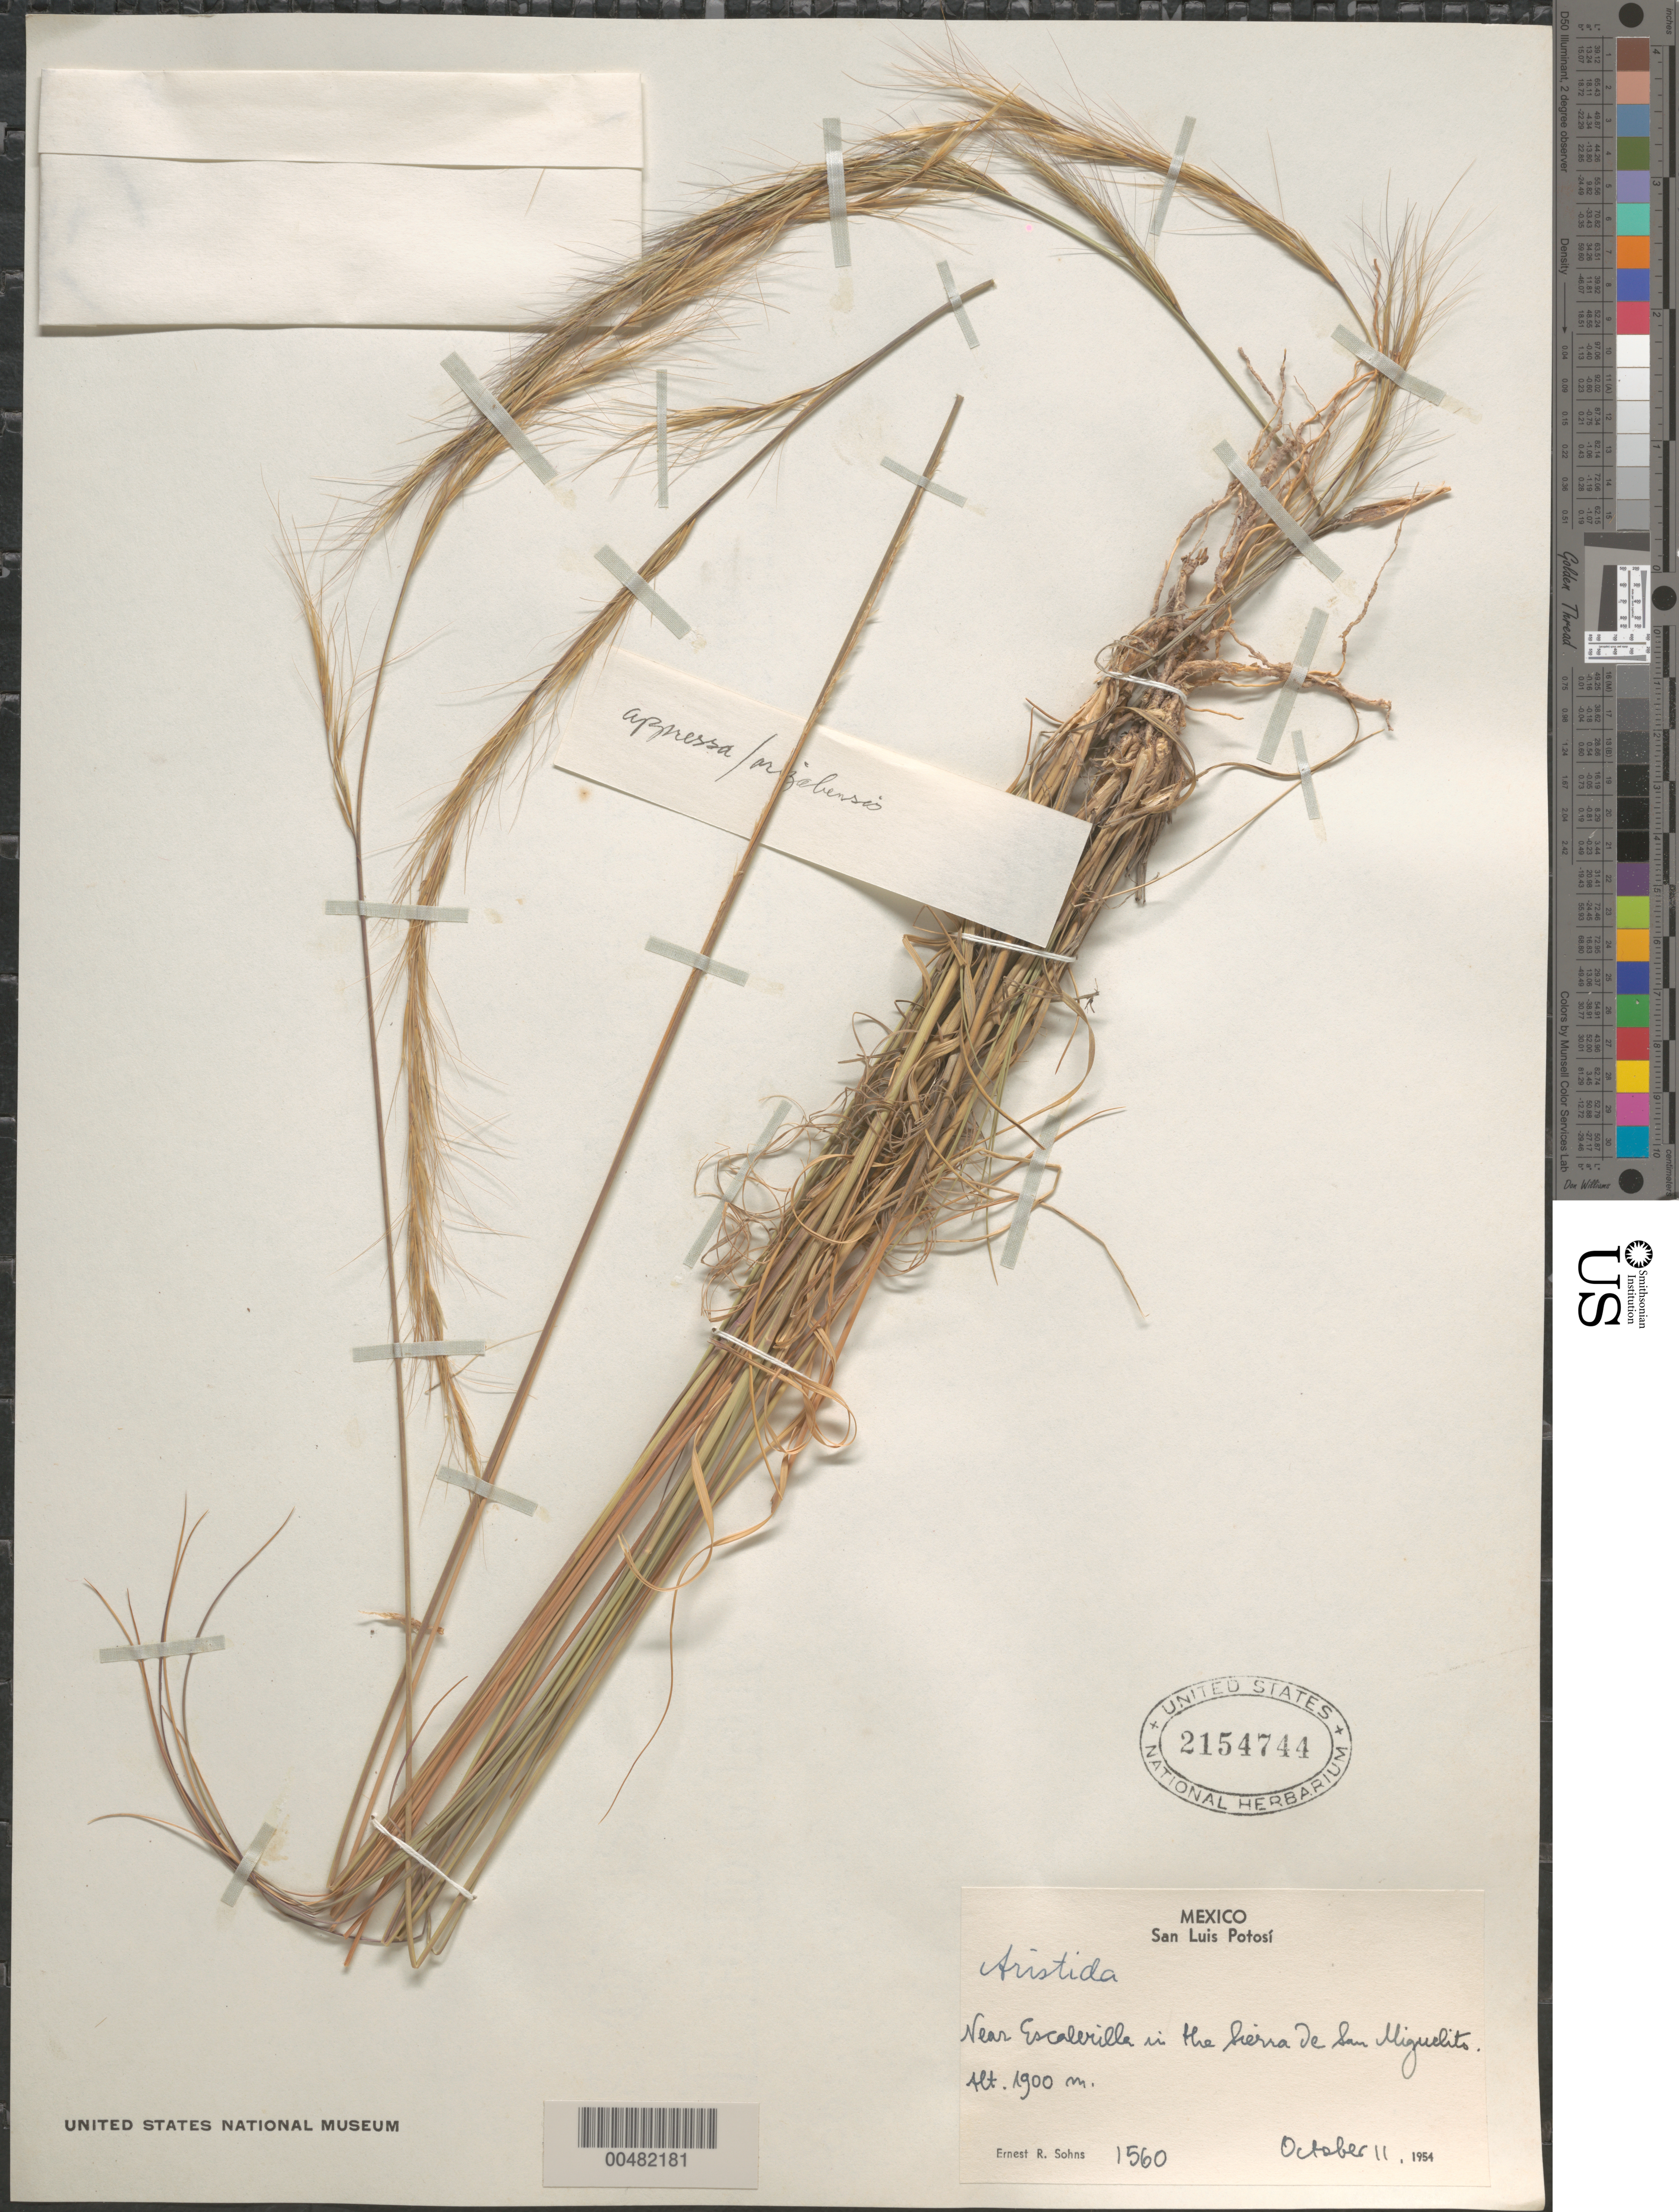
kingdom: Plantae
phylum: Tracheophyta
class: Liliopsida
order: Poales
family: Poaceae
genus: Aristida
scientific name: Aristida sp.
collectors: E. R. Sohns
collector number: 1560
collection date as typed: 11 Oct 1954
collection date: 1954-10-11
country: Mexico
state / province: San Luis Potosi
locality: Near Escalerilla in the Sierra de San Miguelito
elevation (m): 1900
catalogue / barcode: US 2154744